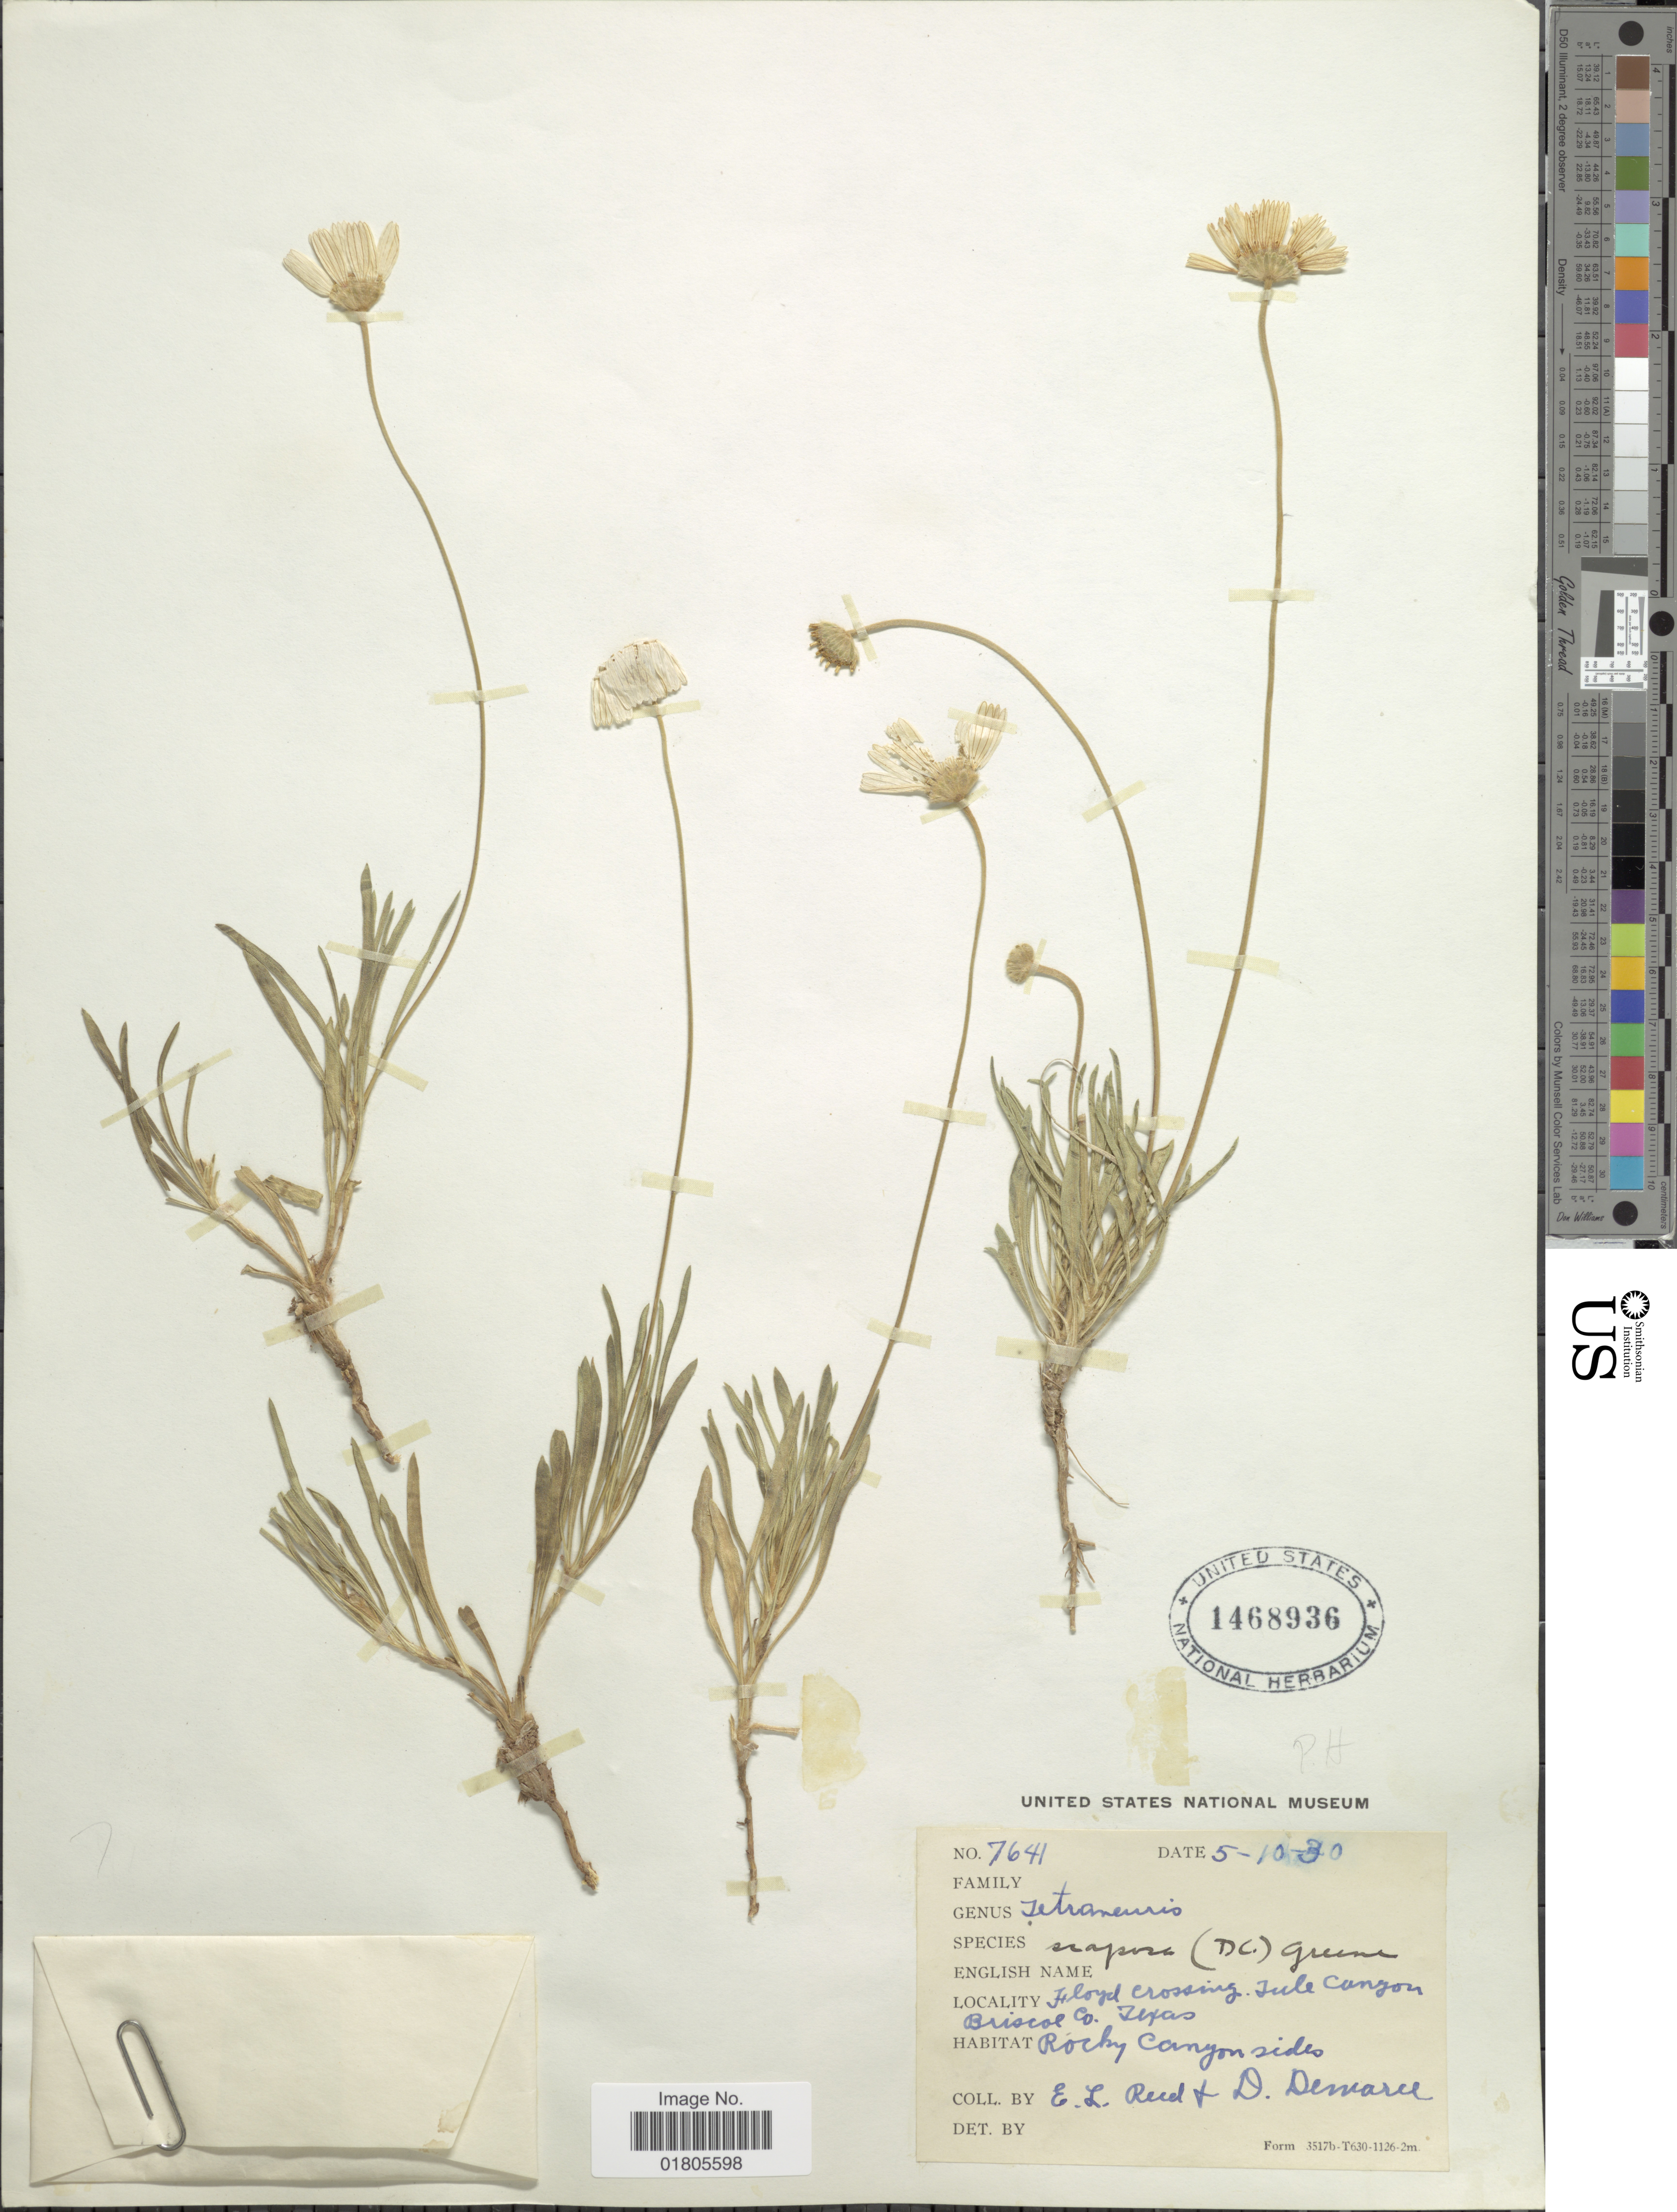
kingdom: Plantae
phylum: Tracheophyta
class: Magnoliopsida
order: Asterales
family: Asteraceae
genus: Actinea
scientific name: Actinea scaposa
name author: (DC.) Kuntze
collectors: E. Reed & D. Demaree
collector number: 7641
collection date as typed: Transcribed d/m/y: 10/5/30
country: United States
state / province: Texas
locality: Floyd crossing, Tule Canyon Briscol Co.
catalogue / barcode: US 1468936